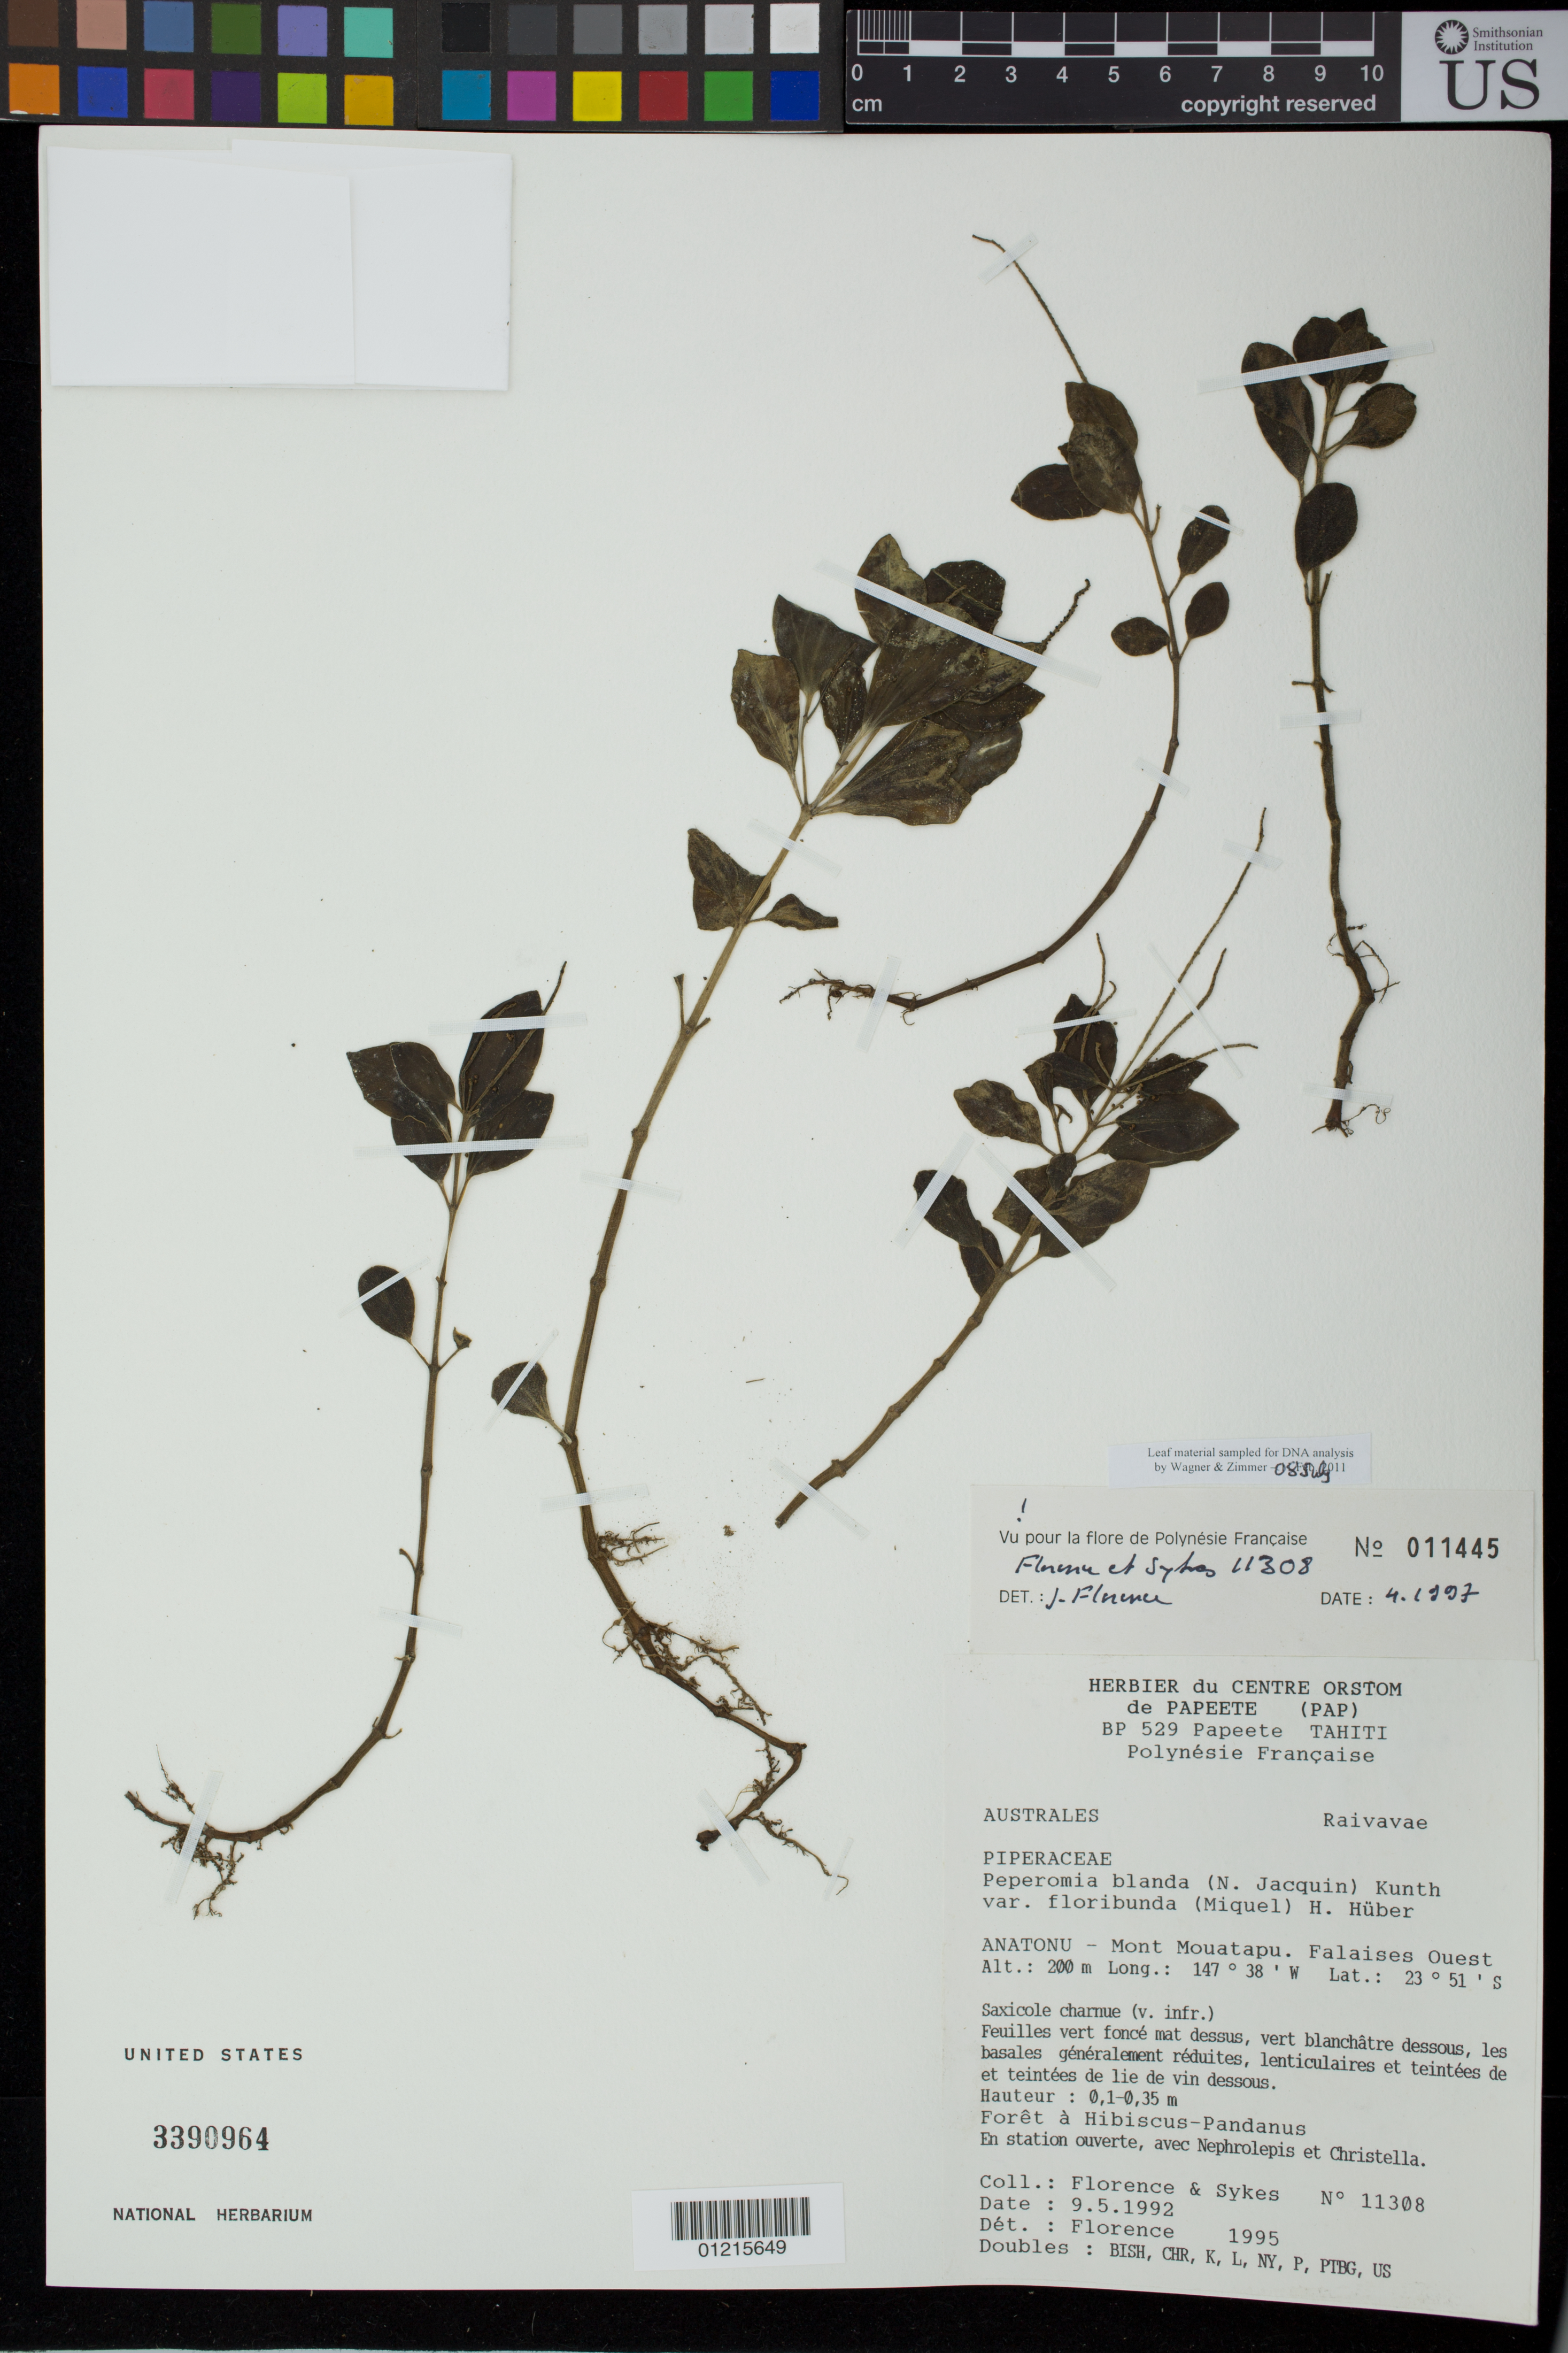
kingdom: Plantae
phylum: Tracheophyta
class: Magnoliopsida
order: Piperales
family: Piperaceae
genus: Peperomia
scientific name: Peperomia leptostachya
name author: Hook. & Arn.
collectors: J. Florence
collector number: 11308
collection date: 1992-05-09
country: French Polynesia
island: Raivavae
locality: Anatonu - Mont Mouatapu. Falaises Ouest. En station ouverte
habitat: Forèt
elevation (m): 200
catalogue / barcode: US 3390964